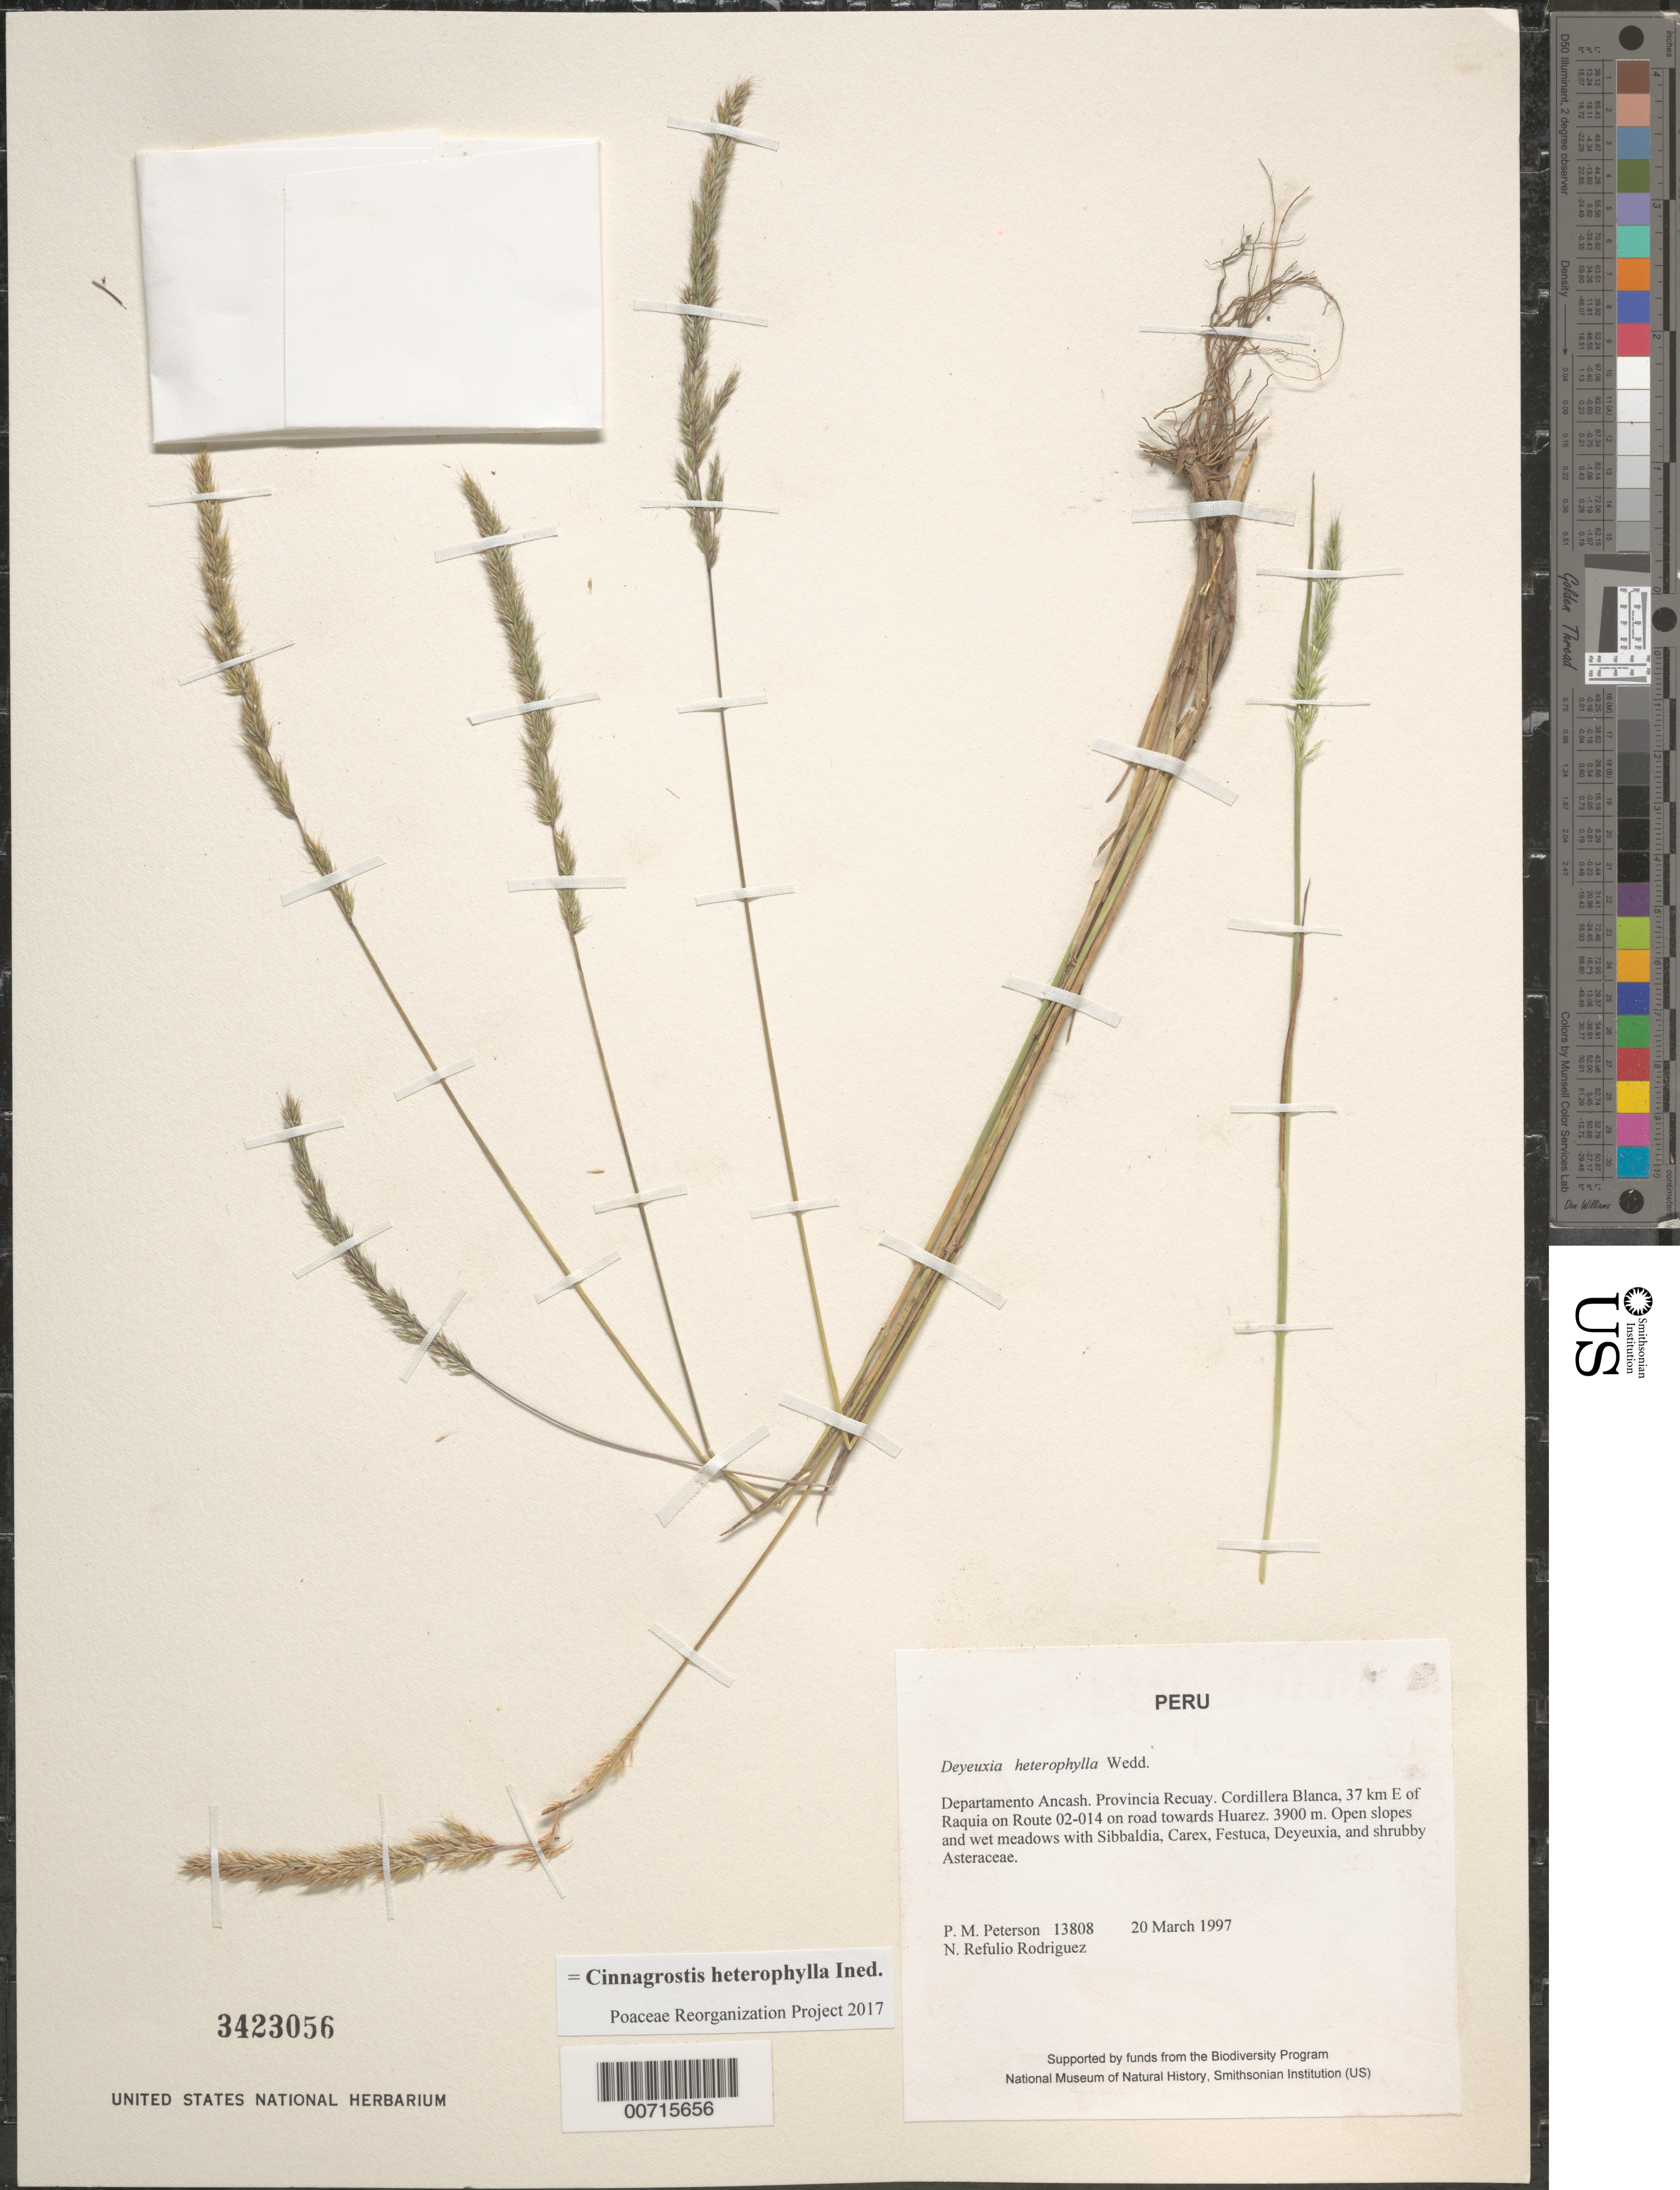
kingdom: Plantae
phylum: Tracheophyta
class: Liliopsida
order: Poales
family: Poaceae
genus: Cinnagrostis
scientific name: Cinnagrostis heterophylla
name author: (Wedd.) P.M. Peterson et al.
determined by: Poaceae Reorganization Project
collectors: P. M. Peterson & N. Refulio-Rodríguez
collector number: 13808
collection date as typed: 20 Mar 1997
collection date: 1997-03-20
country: Peru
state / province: Ancash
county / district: Recuay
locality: Cordillera Blanca, 37 km E of Raquia on Route 02-014 on road towards Huarez.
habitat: Open slopes and wet meadows with Sibbaldia, Carex, Festuca, Deyeuxia, and shruby Asteraceae.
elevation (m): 3900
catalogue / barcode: US 3423056